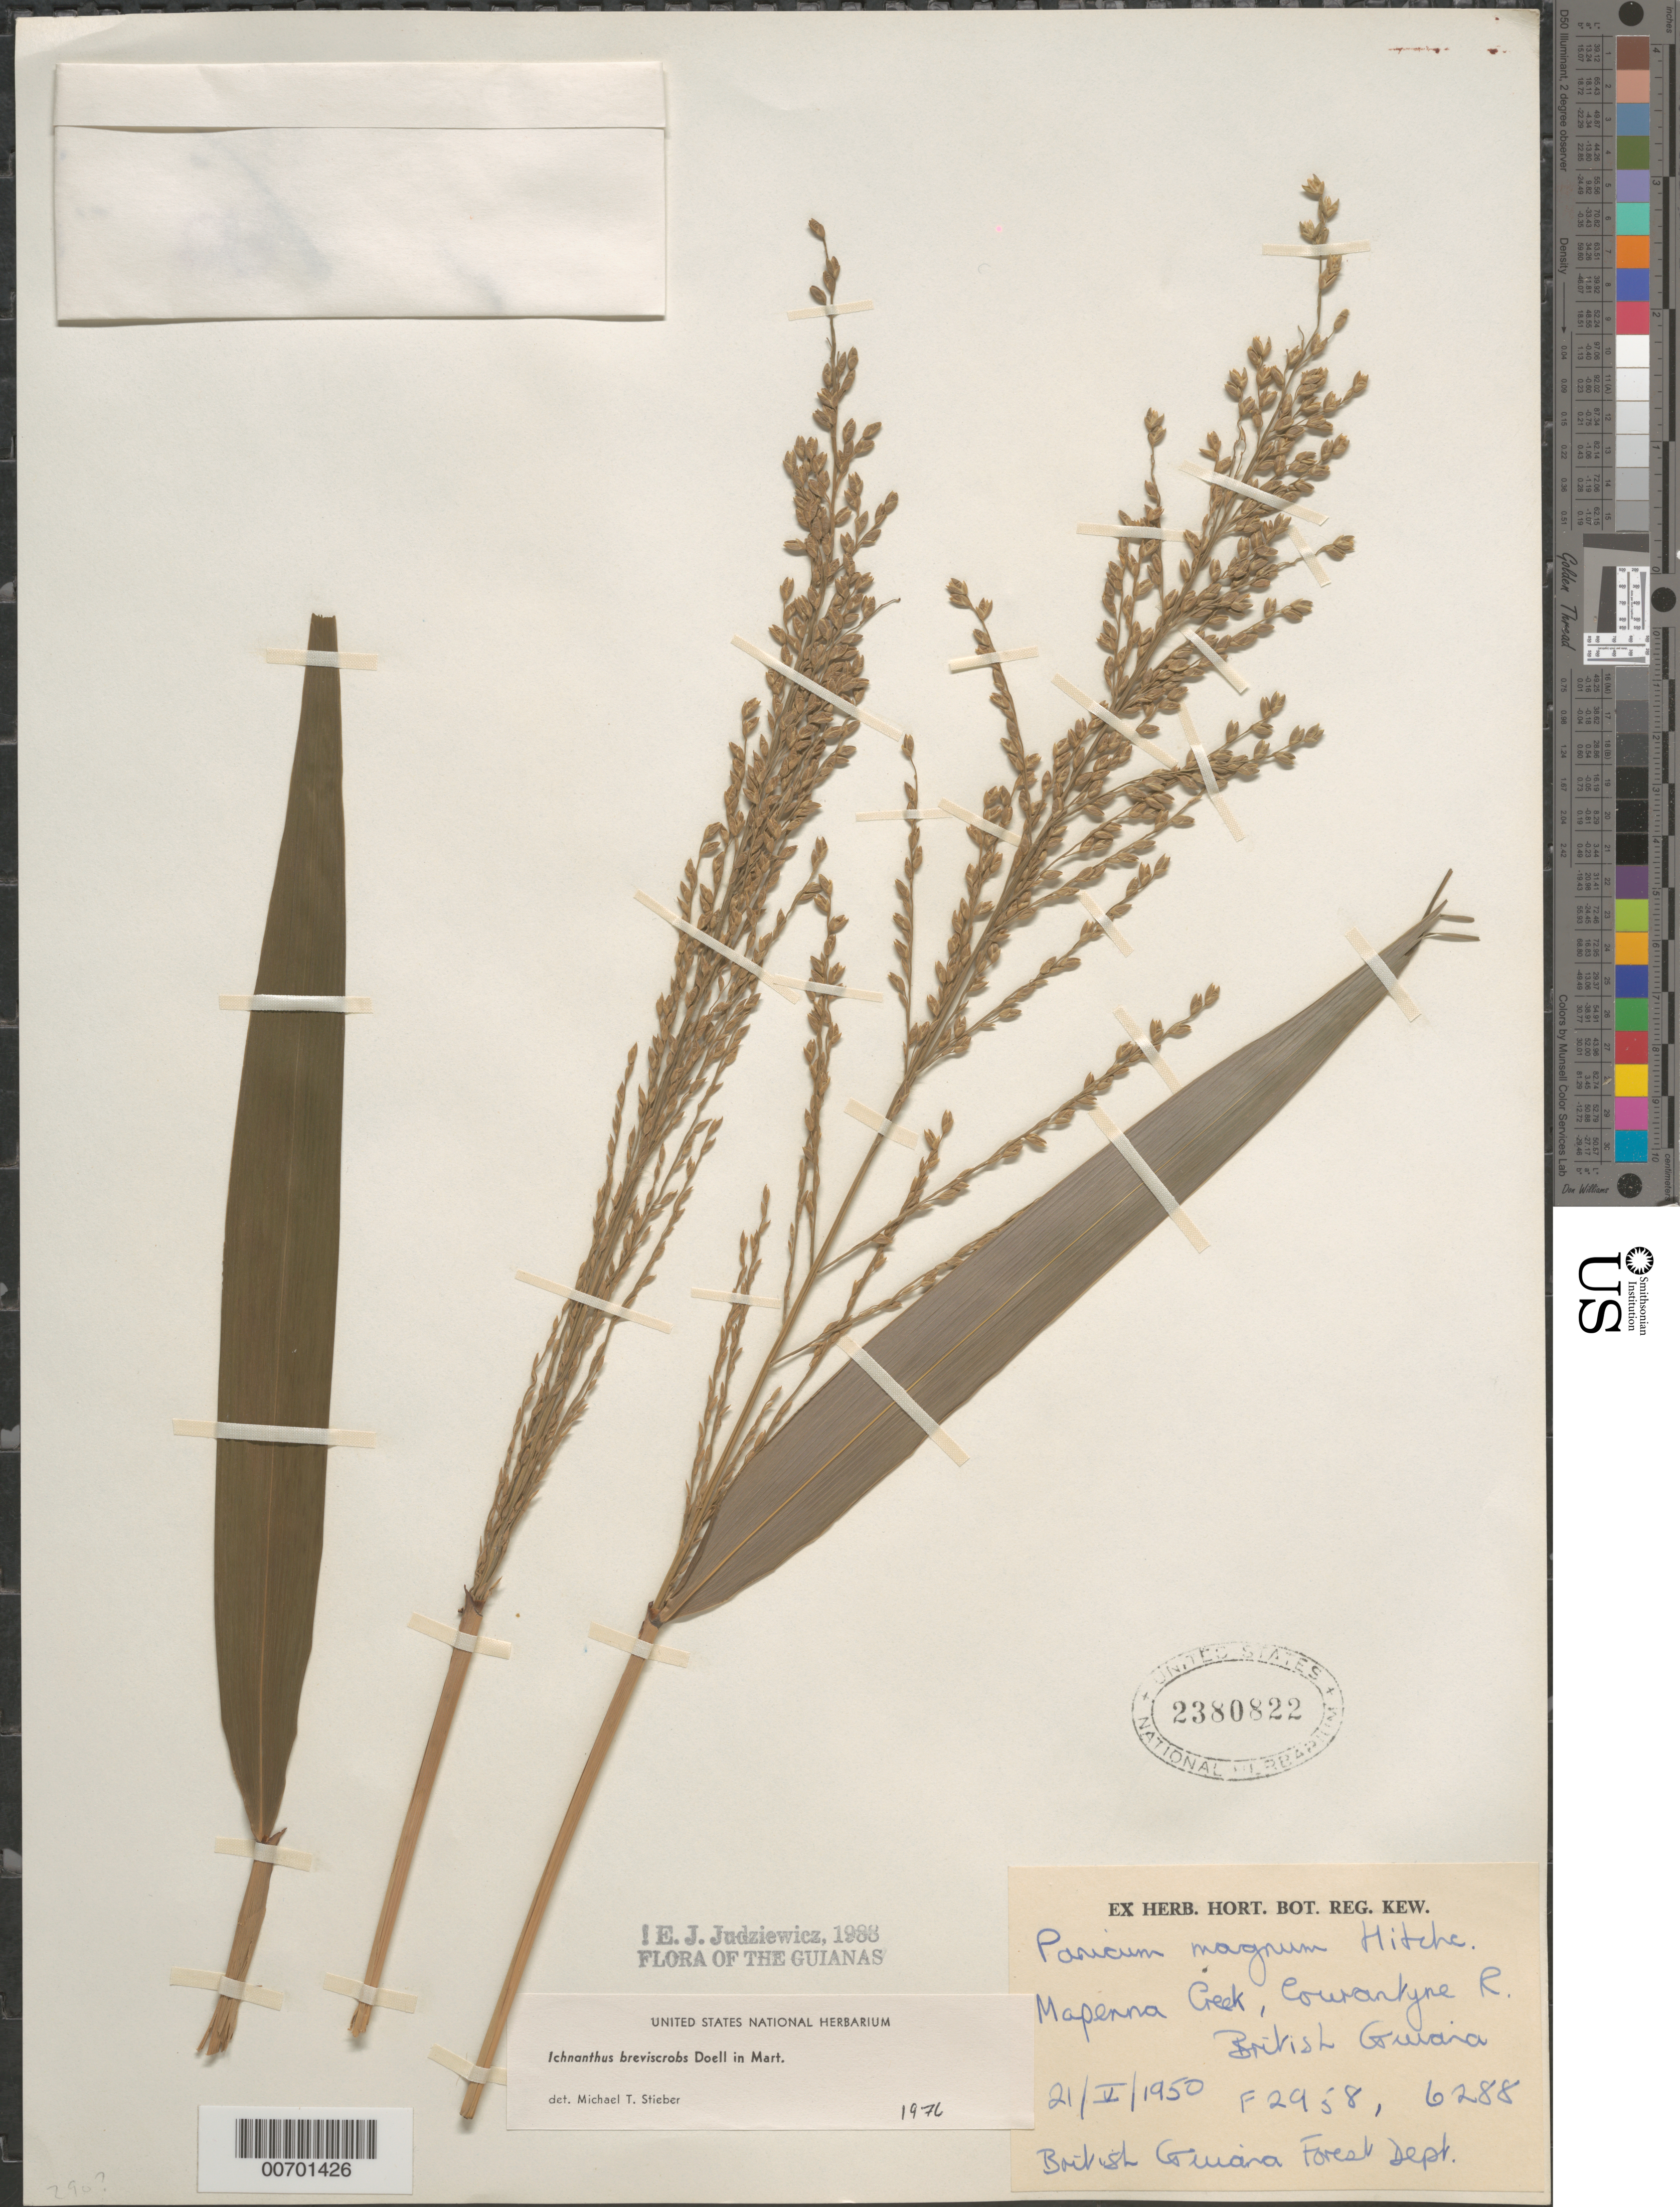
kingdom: Plantae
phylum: Tracheophyta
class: Liliopsida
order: Poales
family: Poaceae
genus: Ichnanthus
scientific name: Ichnanthus breviscrobs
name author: Döll in Mart.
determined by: Stieber, M. T.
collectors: Forest Dept. B. G. & British Guiana Forestry Dept.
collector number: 6288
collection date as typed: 21-May-50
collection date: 1950-05-21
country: Guyana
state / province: E. Berbice-Corentyne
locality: Courantyne R., Mapenna Creek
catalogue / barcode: US 2380822